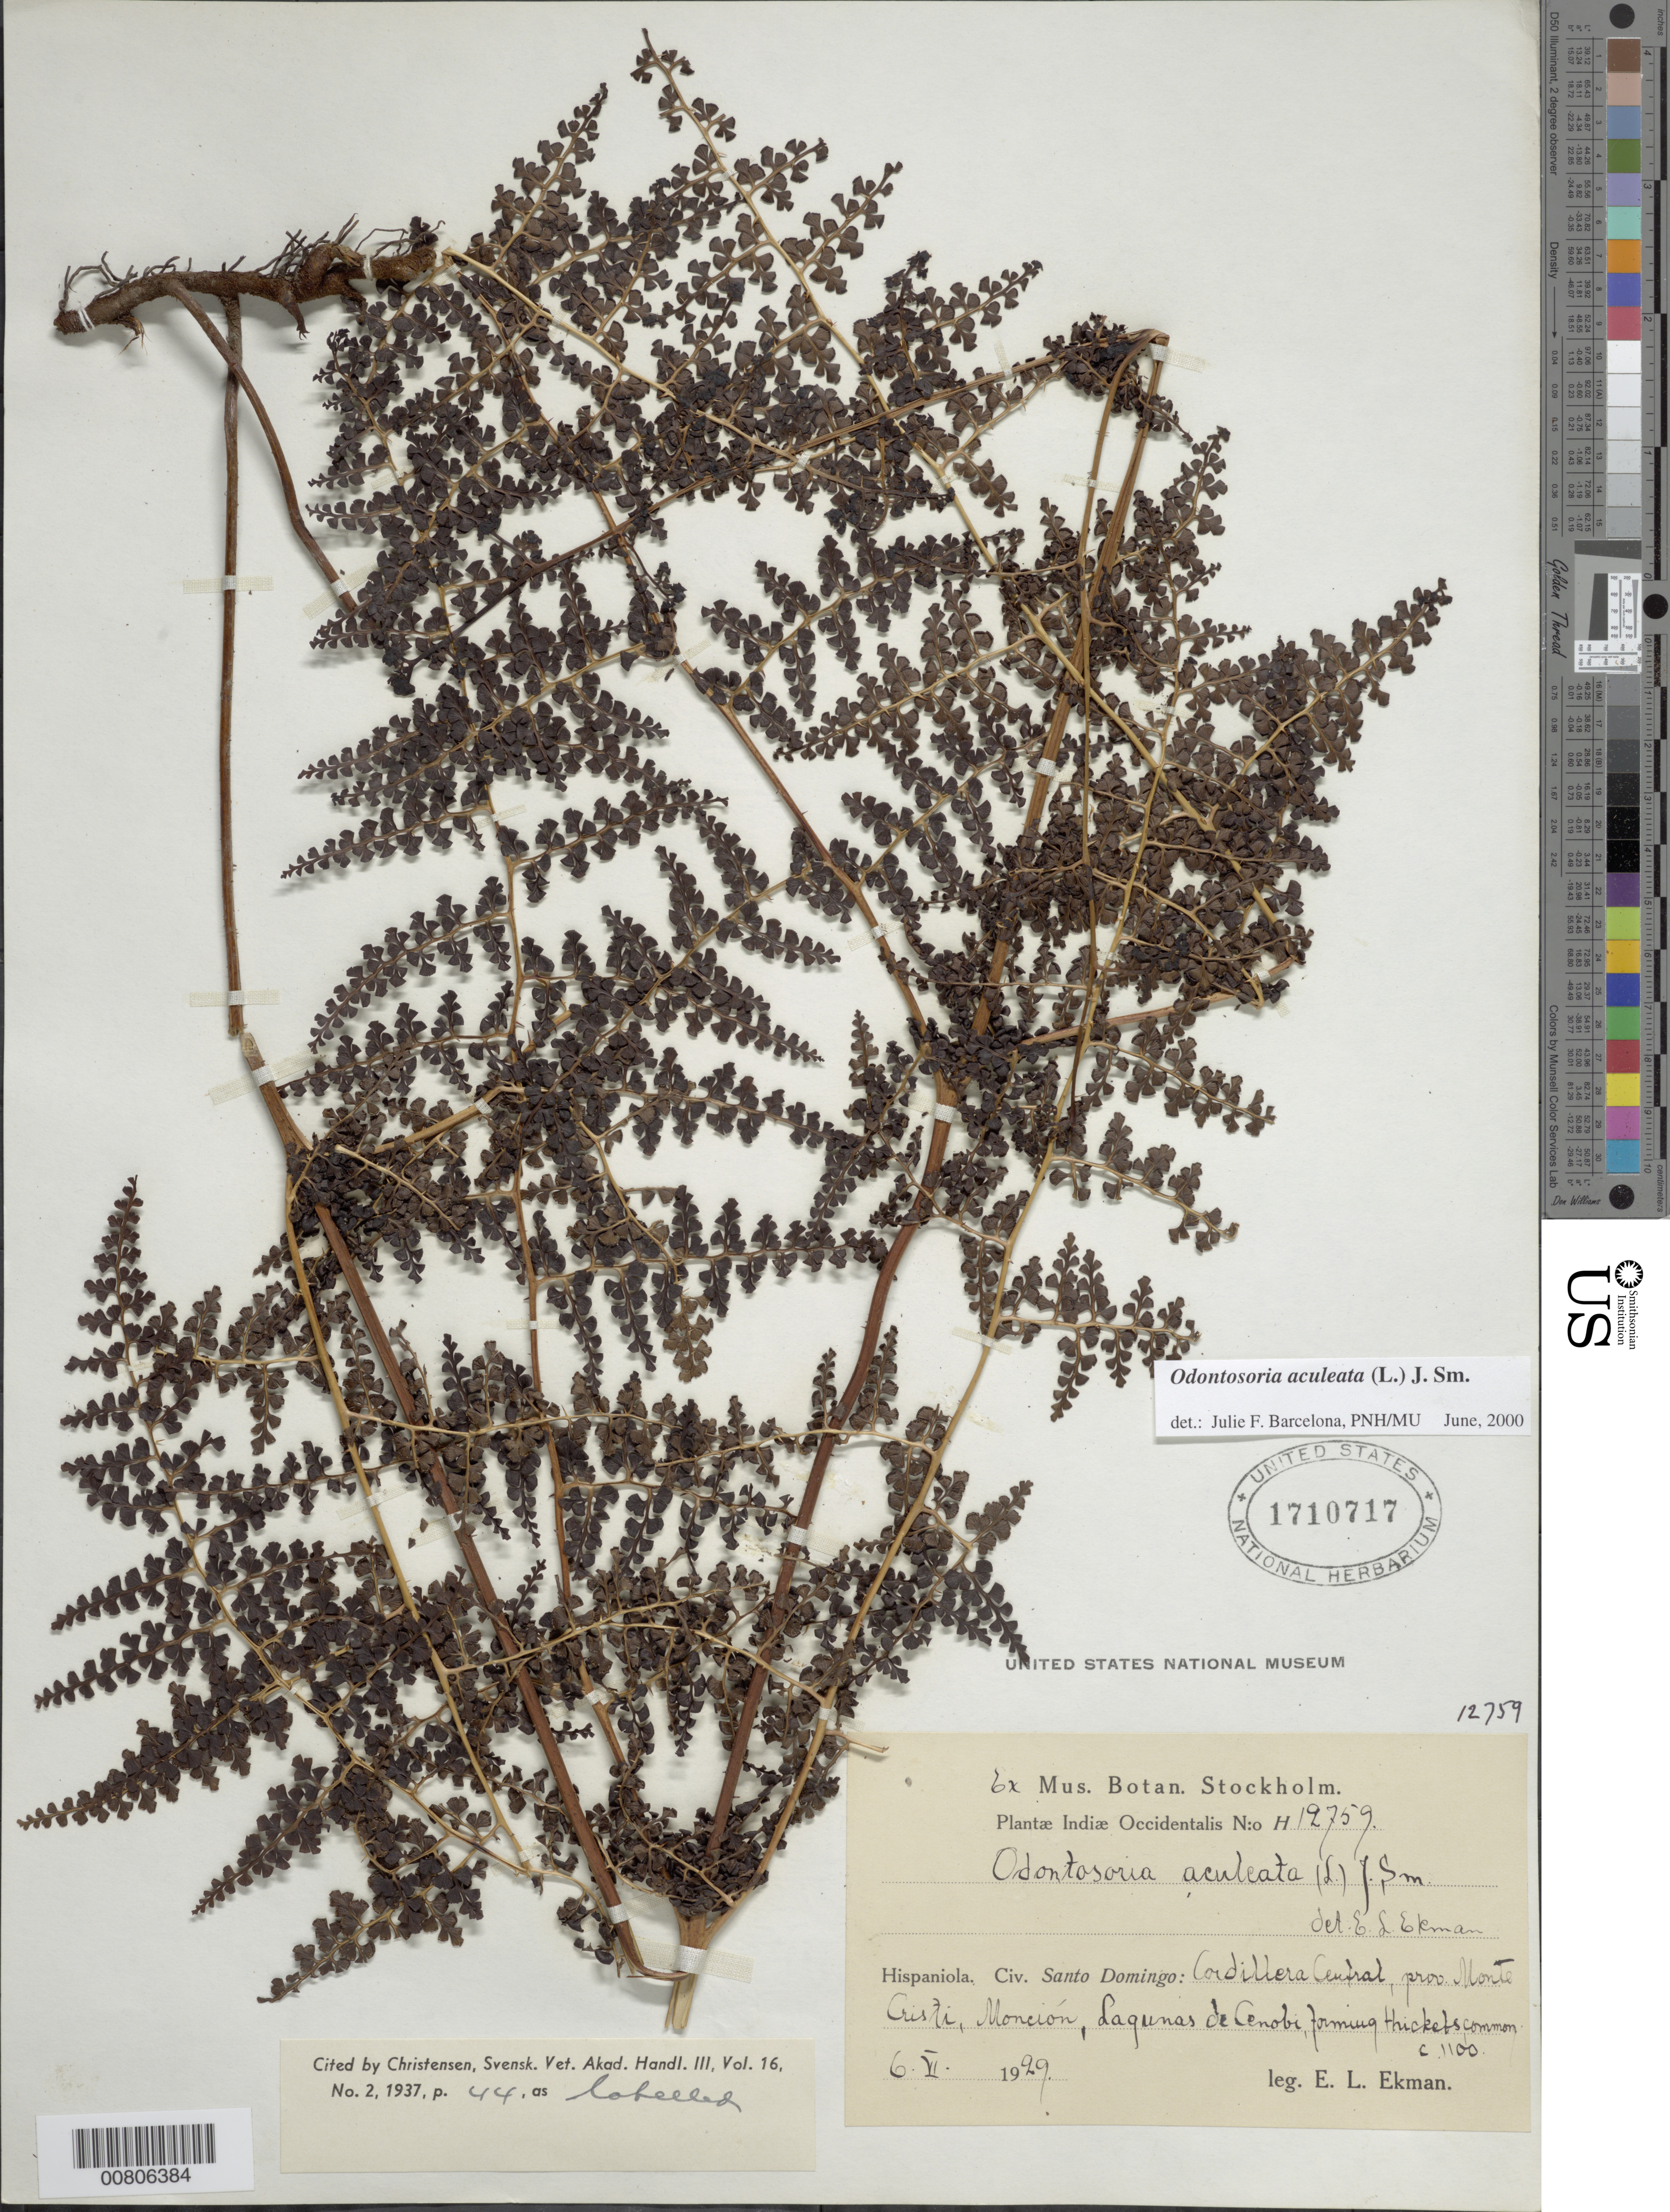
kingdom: Plantae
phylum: Tracheophyta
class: Polypodiopsida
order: Polypodiales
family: Lindsaeaceae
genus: Odontosoria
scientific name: Odontosoria aculeata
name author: (L.) J. Sm.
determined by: Barcelona, J. F.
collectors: E. L. Ekman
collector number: H 12759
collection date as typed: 06 Jun 1929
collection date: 1929-06-06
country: Dominican Republic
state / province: Monte Cristi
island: Hispaniola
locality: Cordillera Central, Monción, Lagunas de Cenobí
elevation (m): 1100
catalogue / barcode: US 1710717